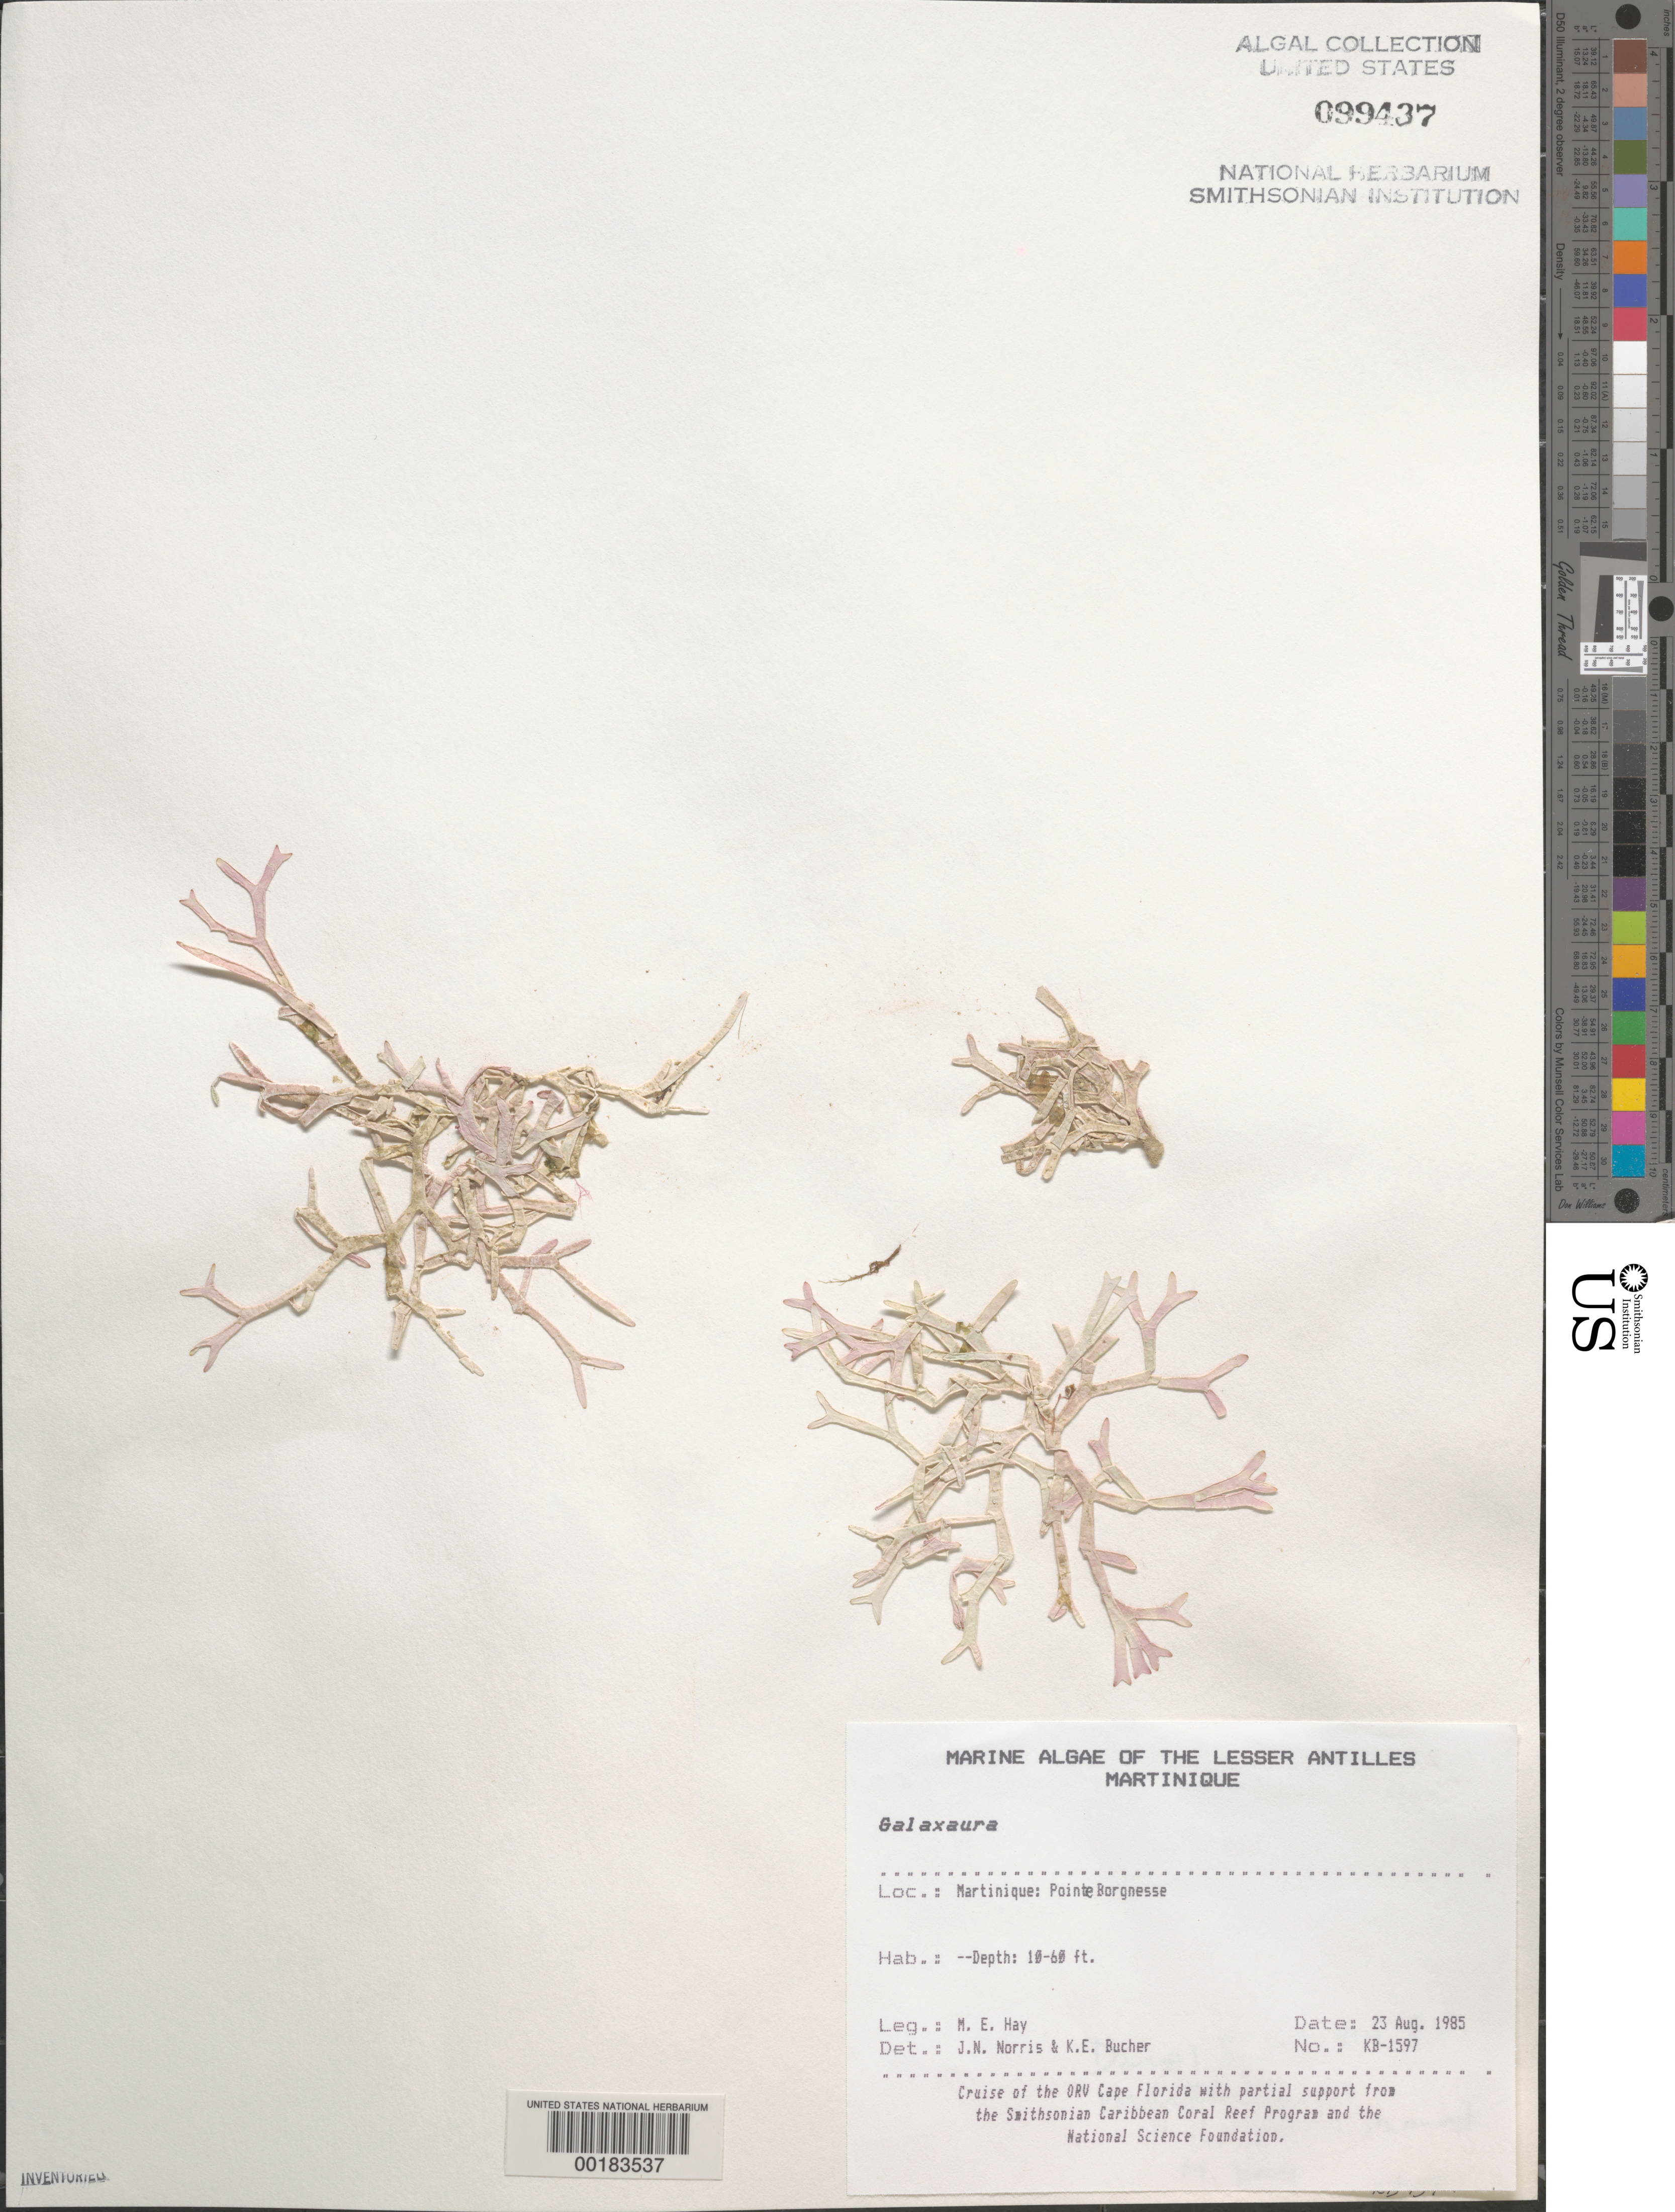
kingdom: Plantae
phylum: Rhodophyta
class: Florideophyceae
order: Nemaliales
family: Galaxauraceae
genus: Galaxaura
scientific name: Galaxaura sp.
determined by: Norris, J. N.; Bucher, K. E.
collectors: M. E. Hay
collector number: KB-1597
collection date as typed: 23 Aug 1985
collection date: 1985-08-23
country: Martinique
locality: Pointe Borgnesse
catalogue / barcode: US 99437